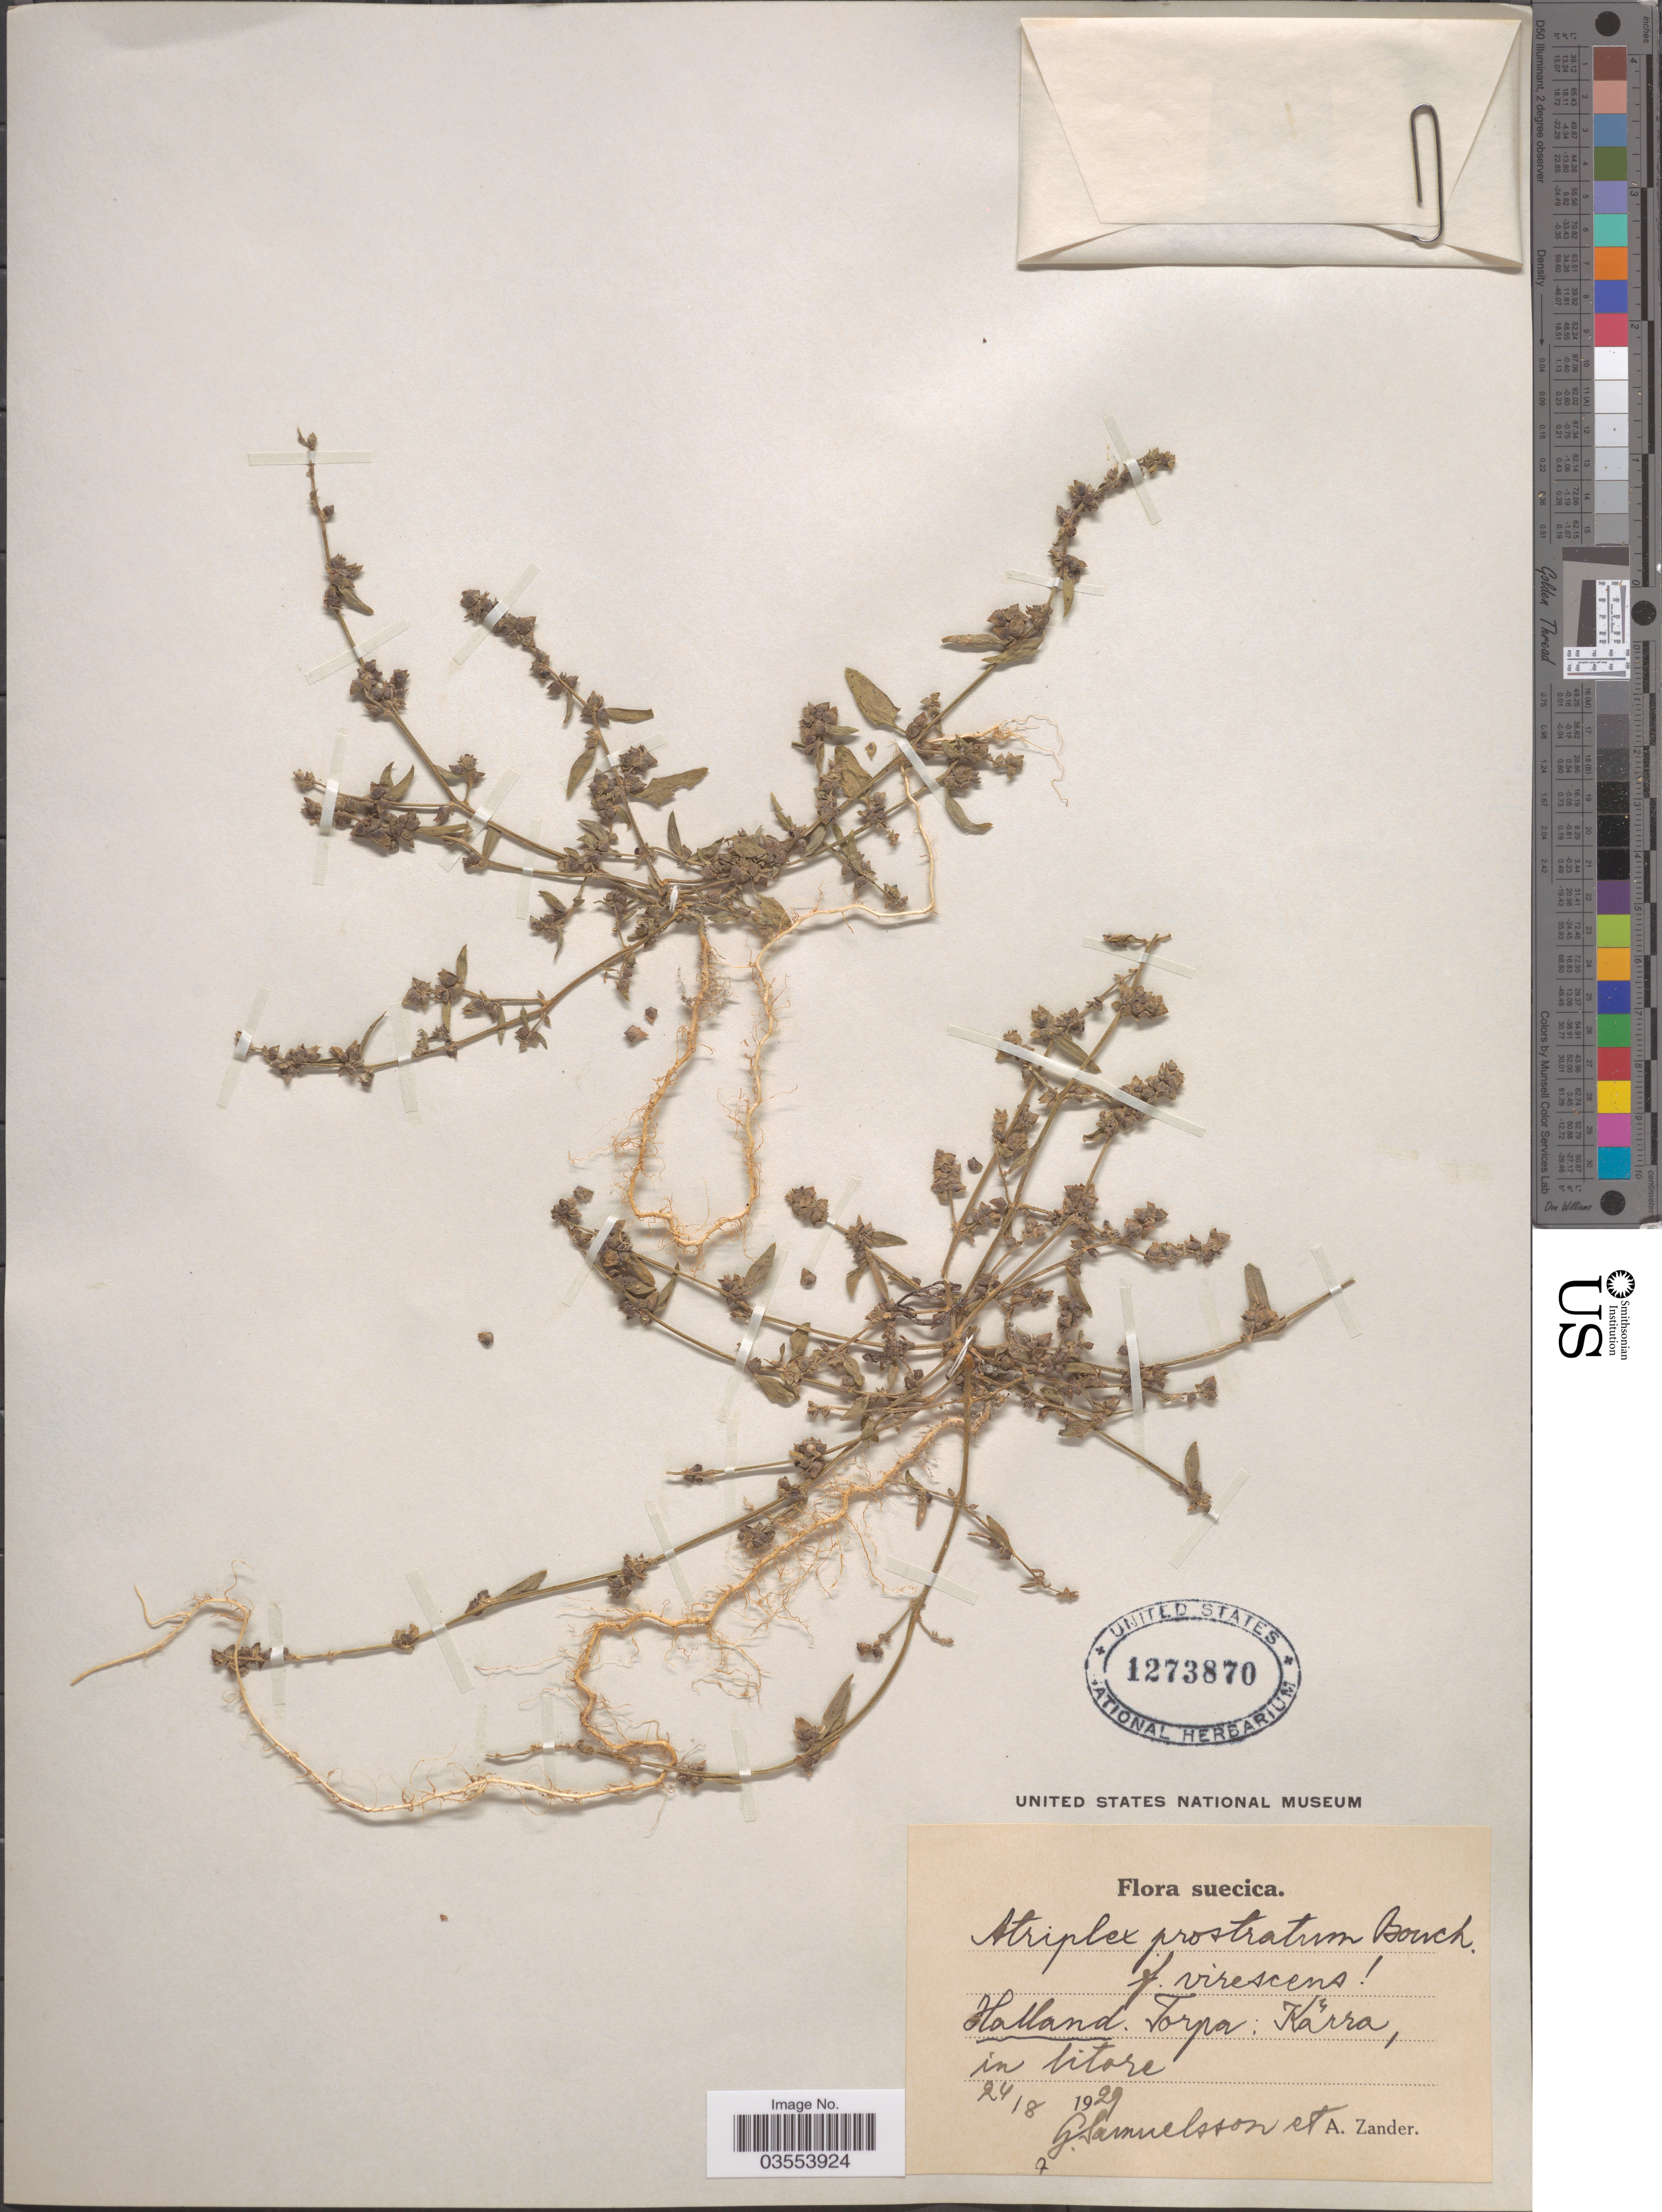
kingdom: Plantae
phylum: Tracheophyta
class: Magnoliopsida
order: Caryophyllales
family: Amaranthaceae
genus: Atriplex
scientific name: Atriplex prostrata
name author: Boucher ex DC.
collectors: G. Samuelsson & A. Zander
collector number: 7?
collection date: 1929-08-24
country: Sweden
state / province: Halland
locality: Suecica. Halland. Torpa: Kärra, in litore.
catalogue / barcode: US 1273870